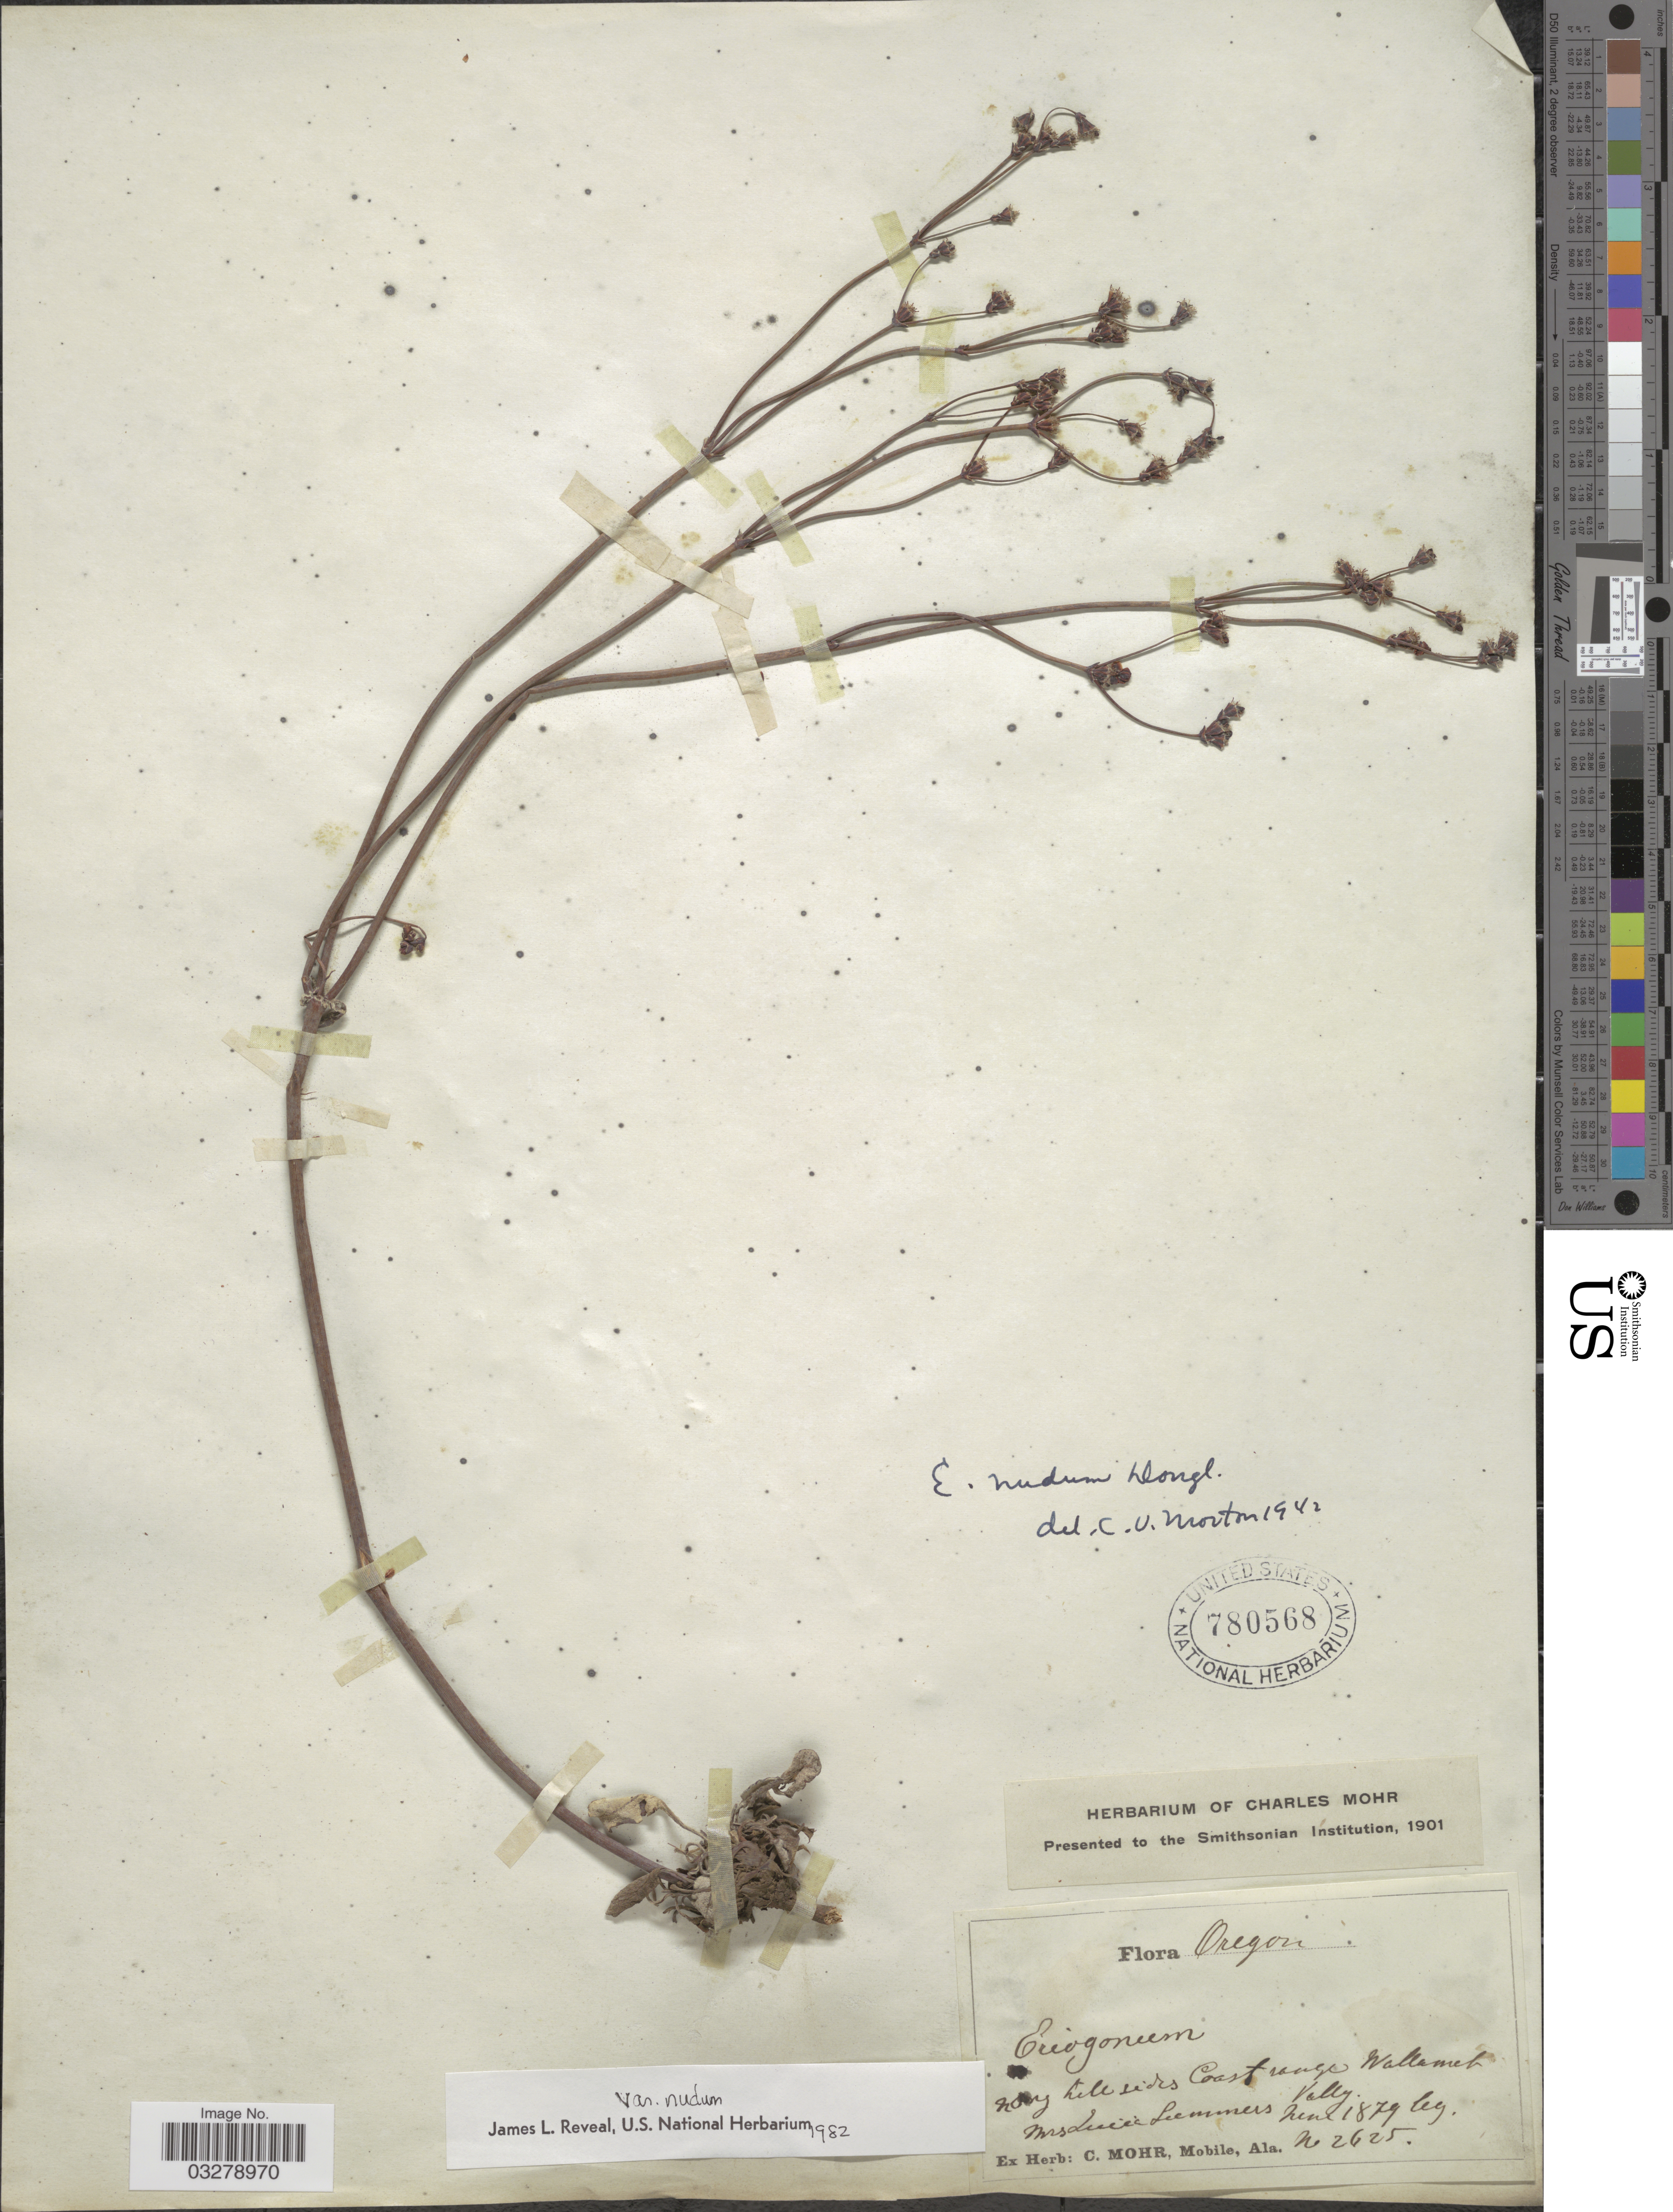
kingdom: Plantae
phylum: Tracheophyta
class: Magnoliopsida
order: Caryophyllales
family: Polygonaceae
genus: Eriogonum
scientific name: Eriogonum nudum var. nudum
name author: Douglas ex Benth.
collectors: L. Summers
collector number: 2625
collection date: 1879-06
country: United States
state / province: Oregon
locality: Hill sides Coast range Wallamet Valley.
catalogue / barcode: US 780568